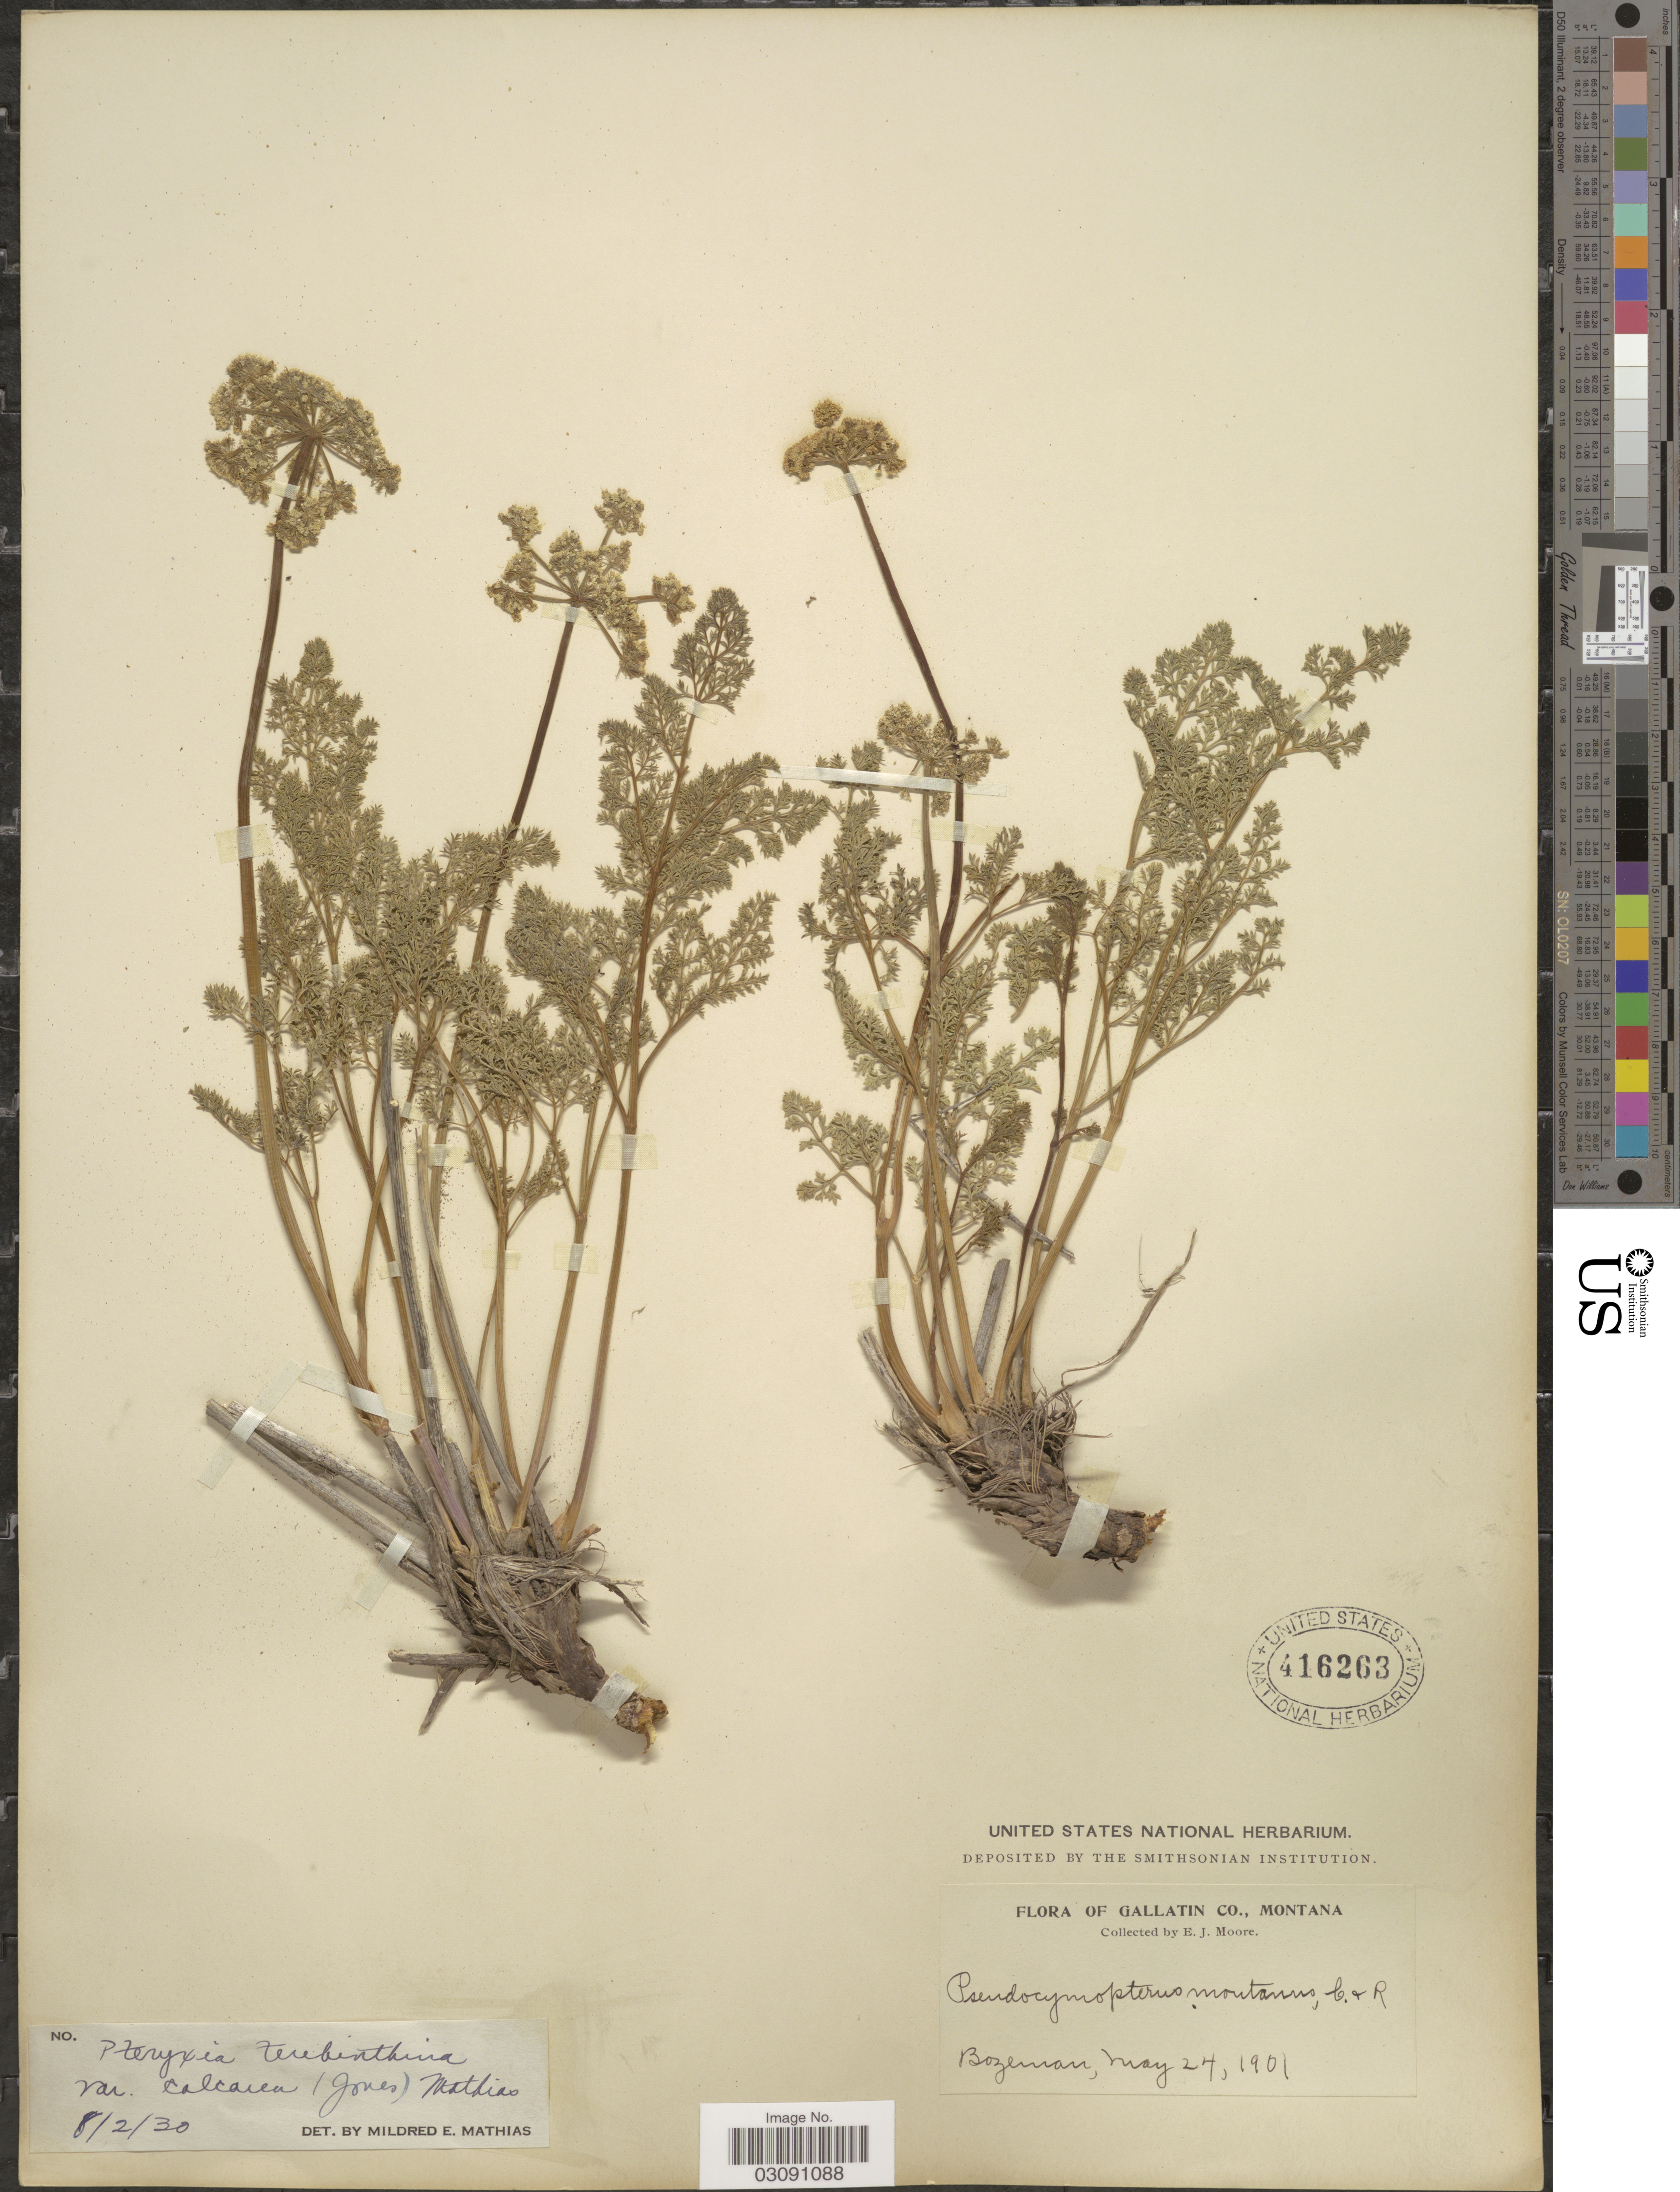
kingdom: Plantae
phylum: Tracheophyta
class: Magnoliopsida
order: Apiales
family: Apiaceae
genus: Pteryxia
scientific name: Pteryxia terebinthina var. calcarea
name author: (M.E. Jones) Mathias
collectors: E. Moore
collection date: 1901-05-24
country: United States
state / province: Montana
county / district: Gallatin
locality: Bozeman.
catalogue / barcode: US 416263